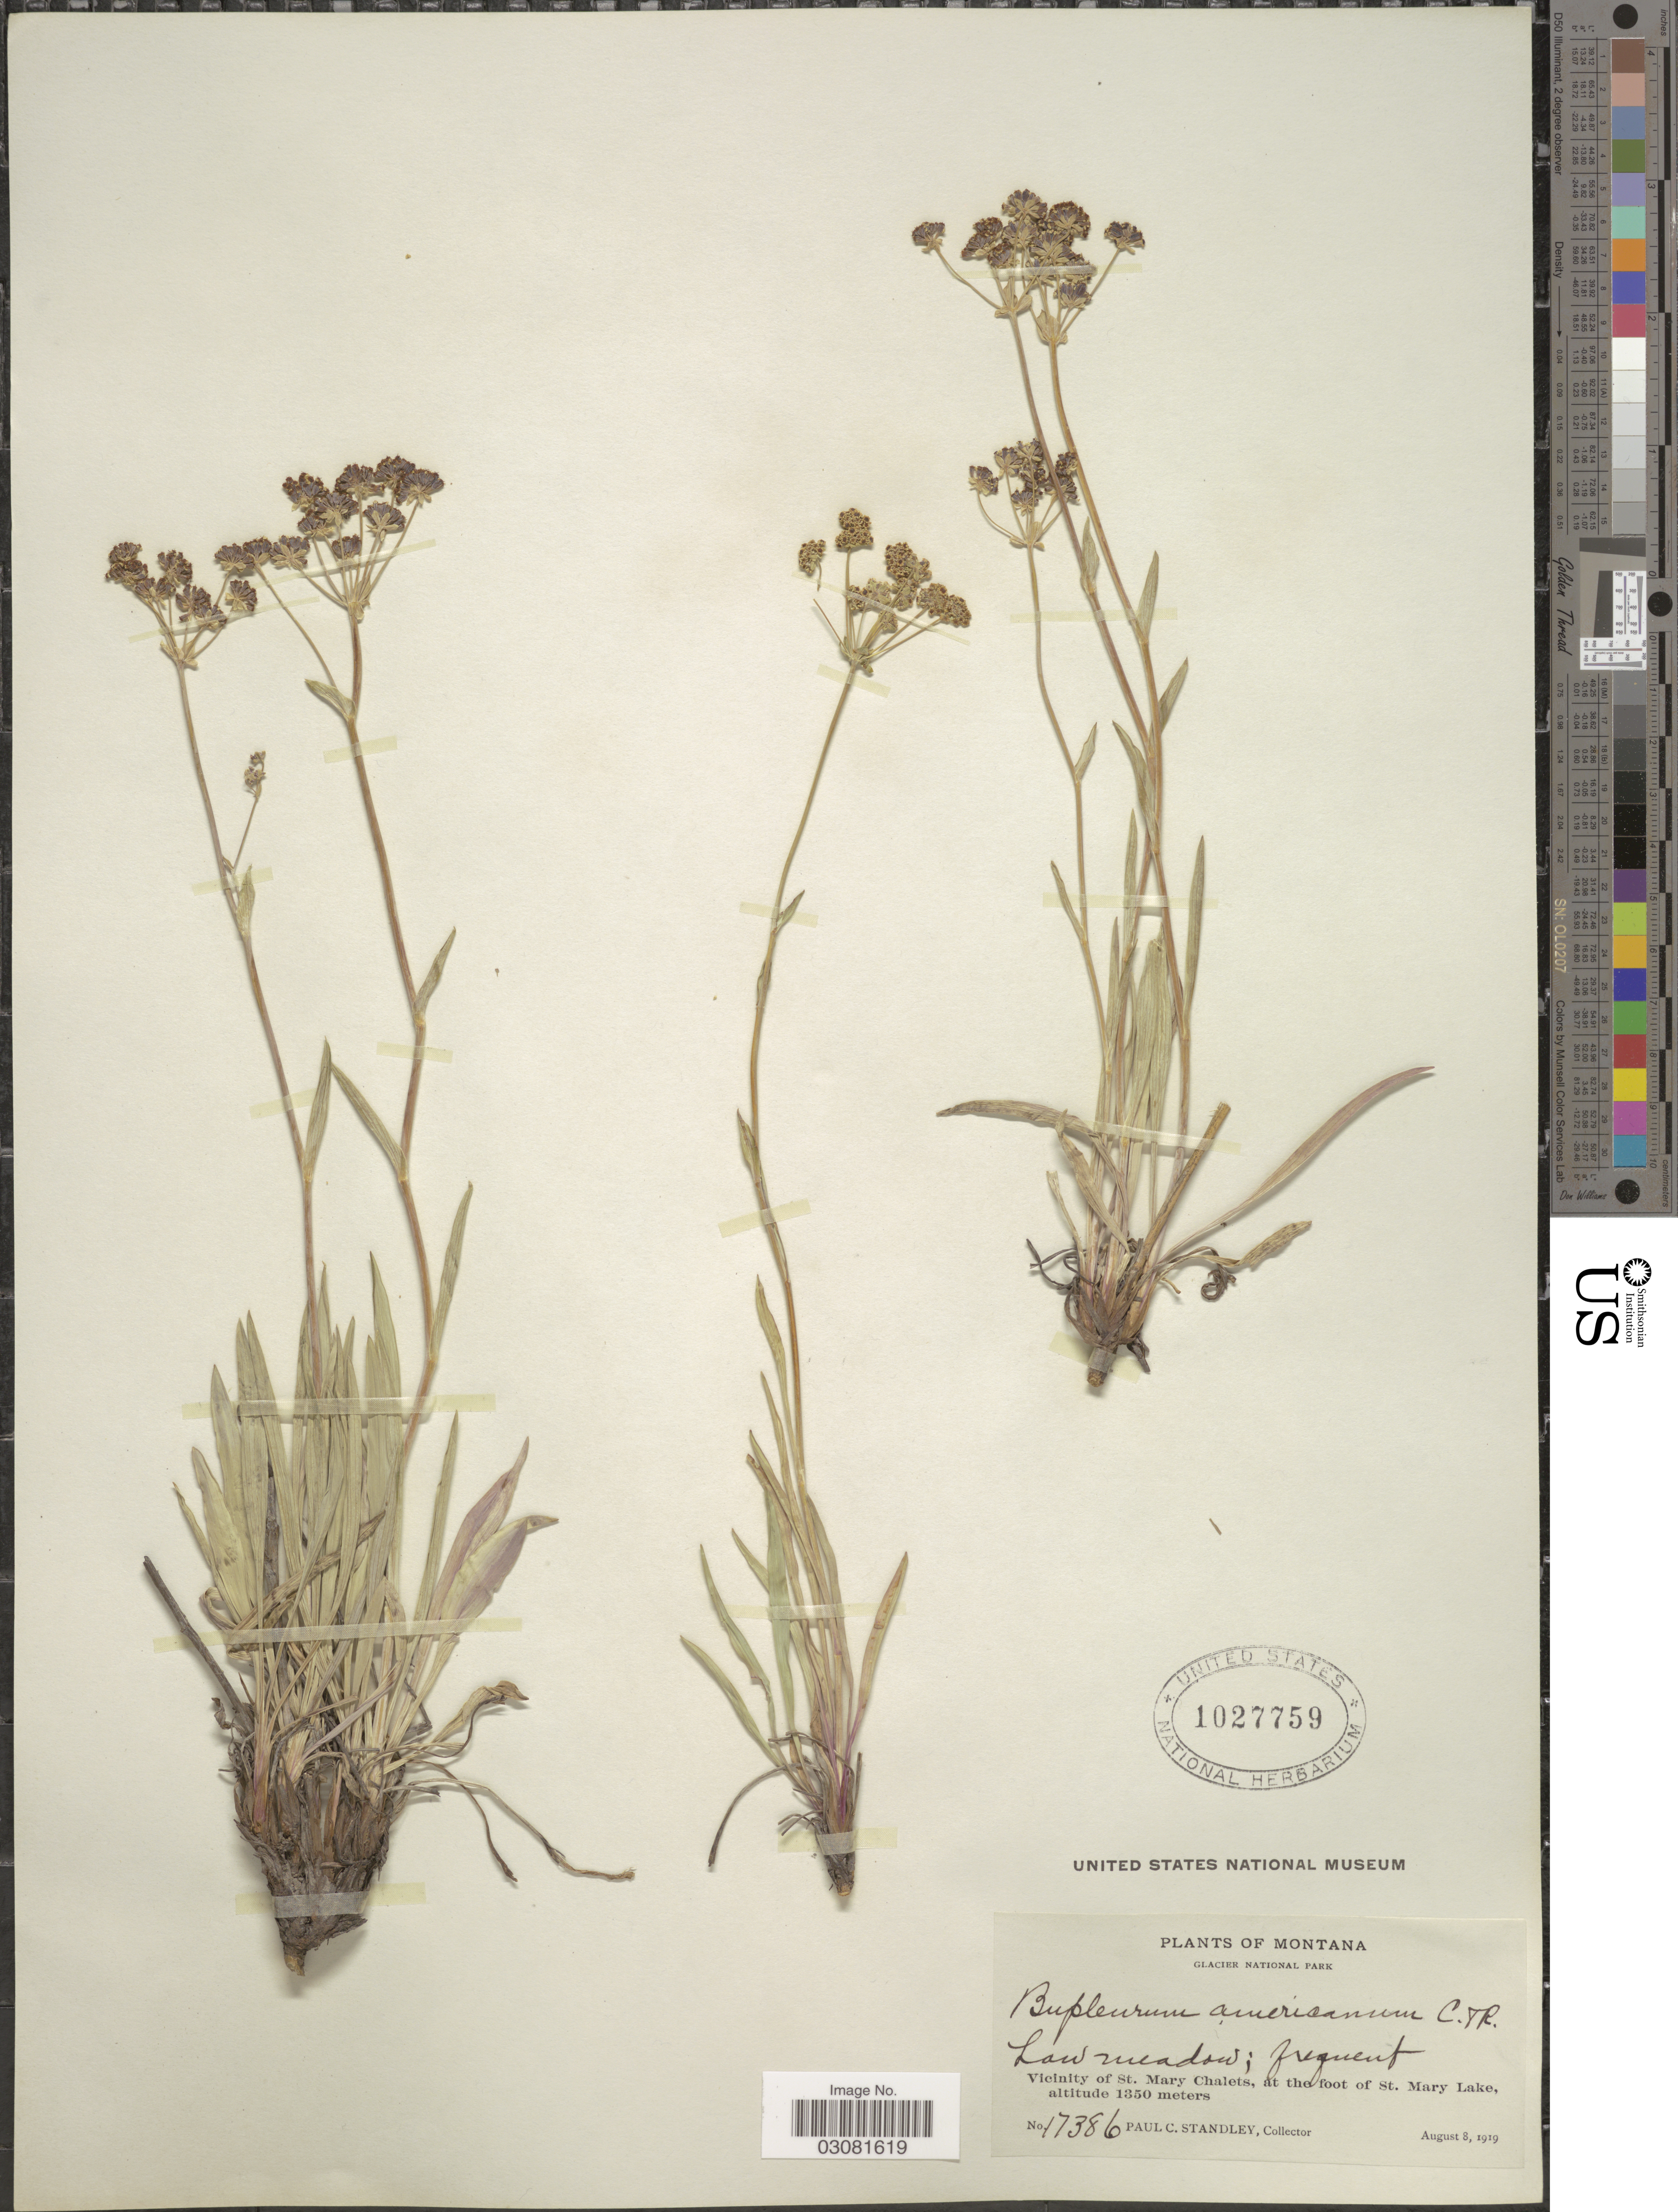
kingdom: Plantae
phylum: Tracheophyta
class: Magnoliopsida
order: Apiales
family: Apiaceae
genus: Bupleurum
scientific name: Bupleurum americanum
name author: J.M. Coult. & Rose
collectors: P. C. Standley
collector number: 17386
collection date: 1919-08-08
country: United States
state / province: Montana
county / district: Glacier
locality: Glacier National Park, Vicinity of St. Mary Chalets, at the foot of St. Mary Lake.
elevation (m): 1350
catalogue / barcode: US 1027759